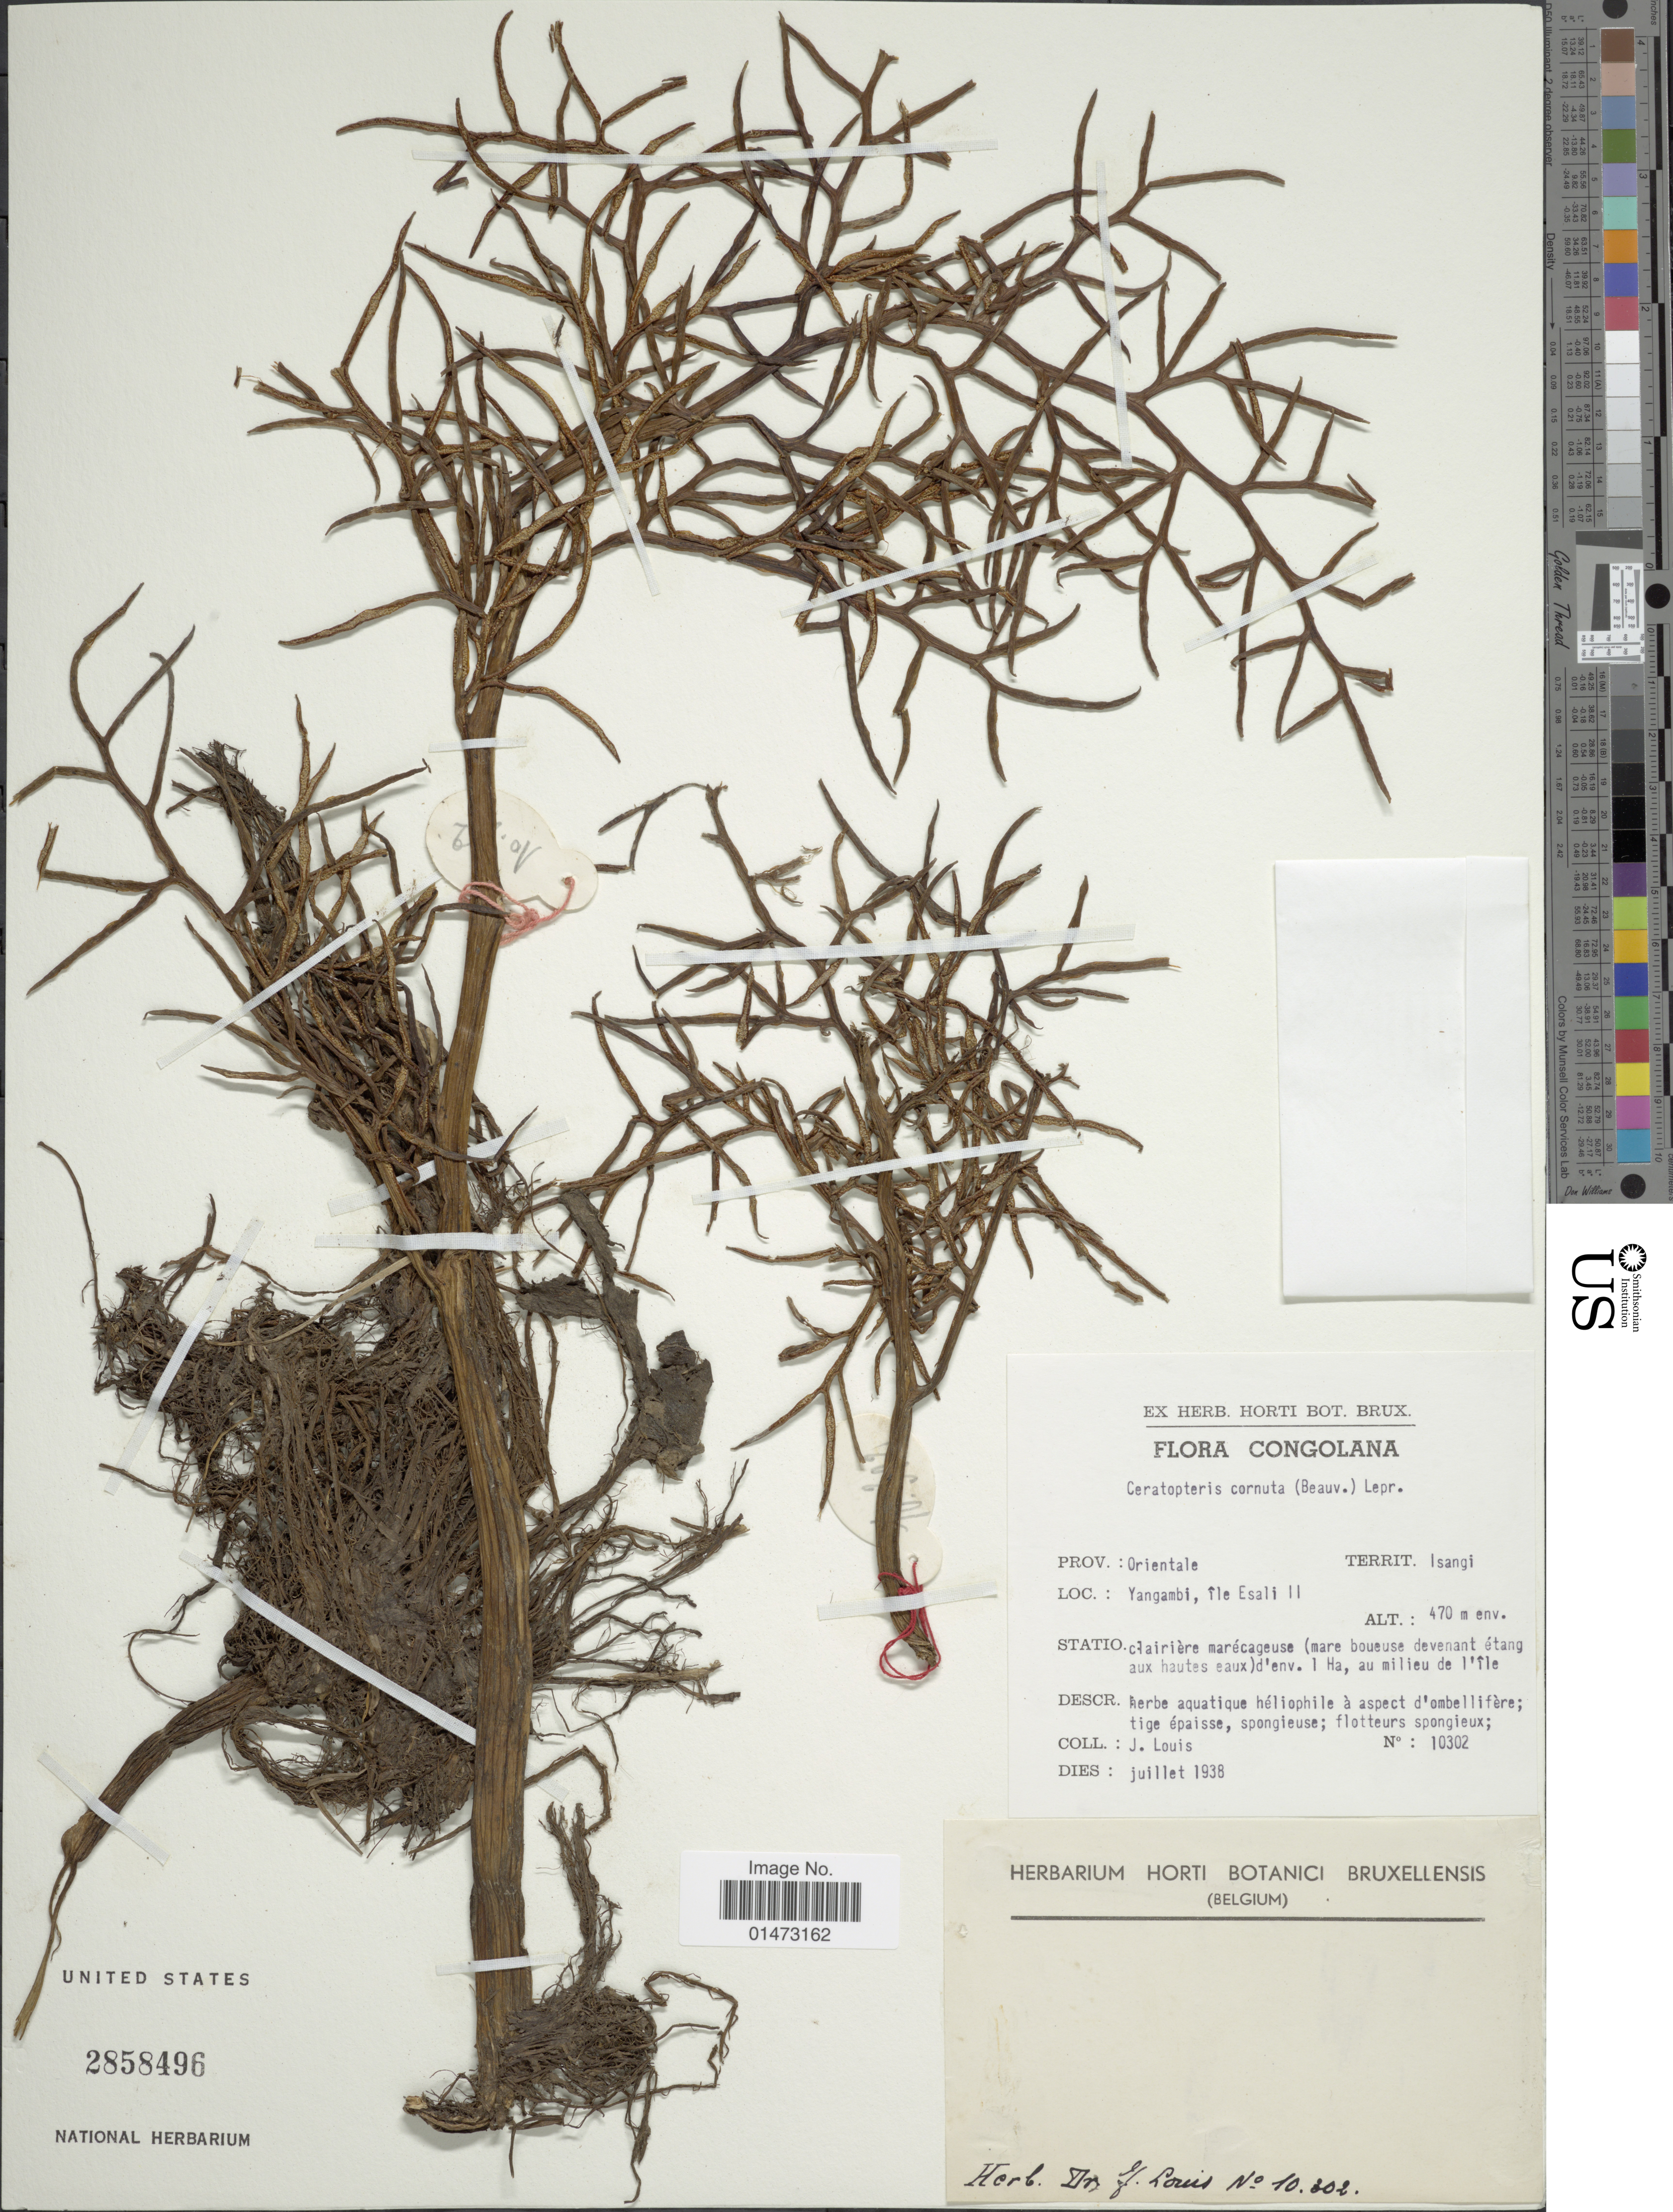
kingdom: Plantae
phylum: Tracheophyta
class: Polypodiopsida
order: Polypodiales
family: Pteridaceae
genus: Ceratopteris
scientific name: Ceratopteris cornuta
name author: (P. Beauv.) Le Prieur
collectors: J. Louis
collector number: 10302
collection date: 1938-07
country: Congo, Democratic Republic of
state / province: Tshopo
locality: Territ. Isangi. Yangambi, île Esali Il.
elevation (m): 470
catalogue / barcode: US 2858496